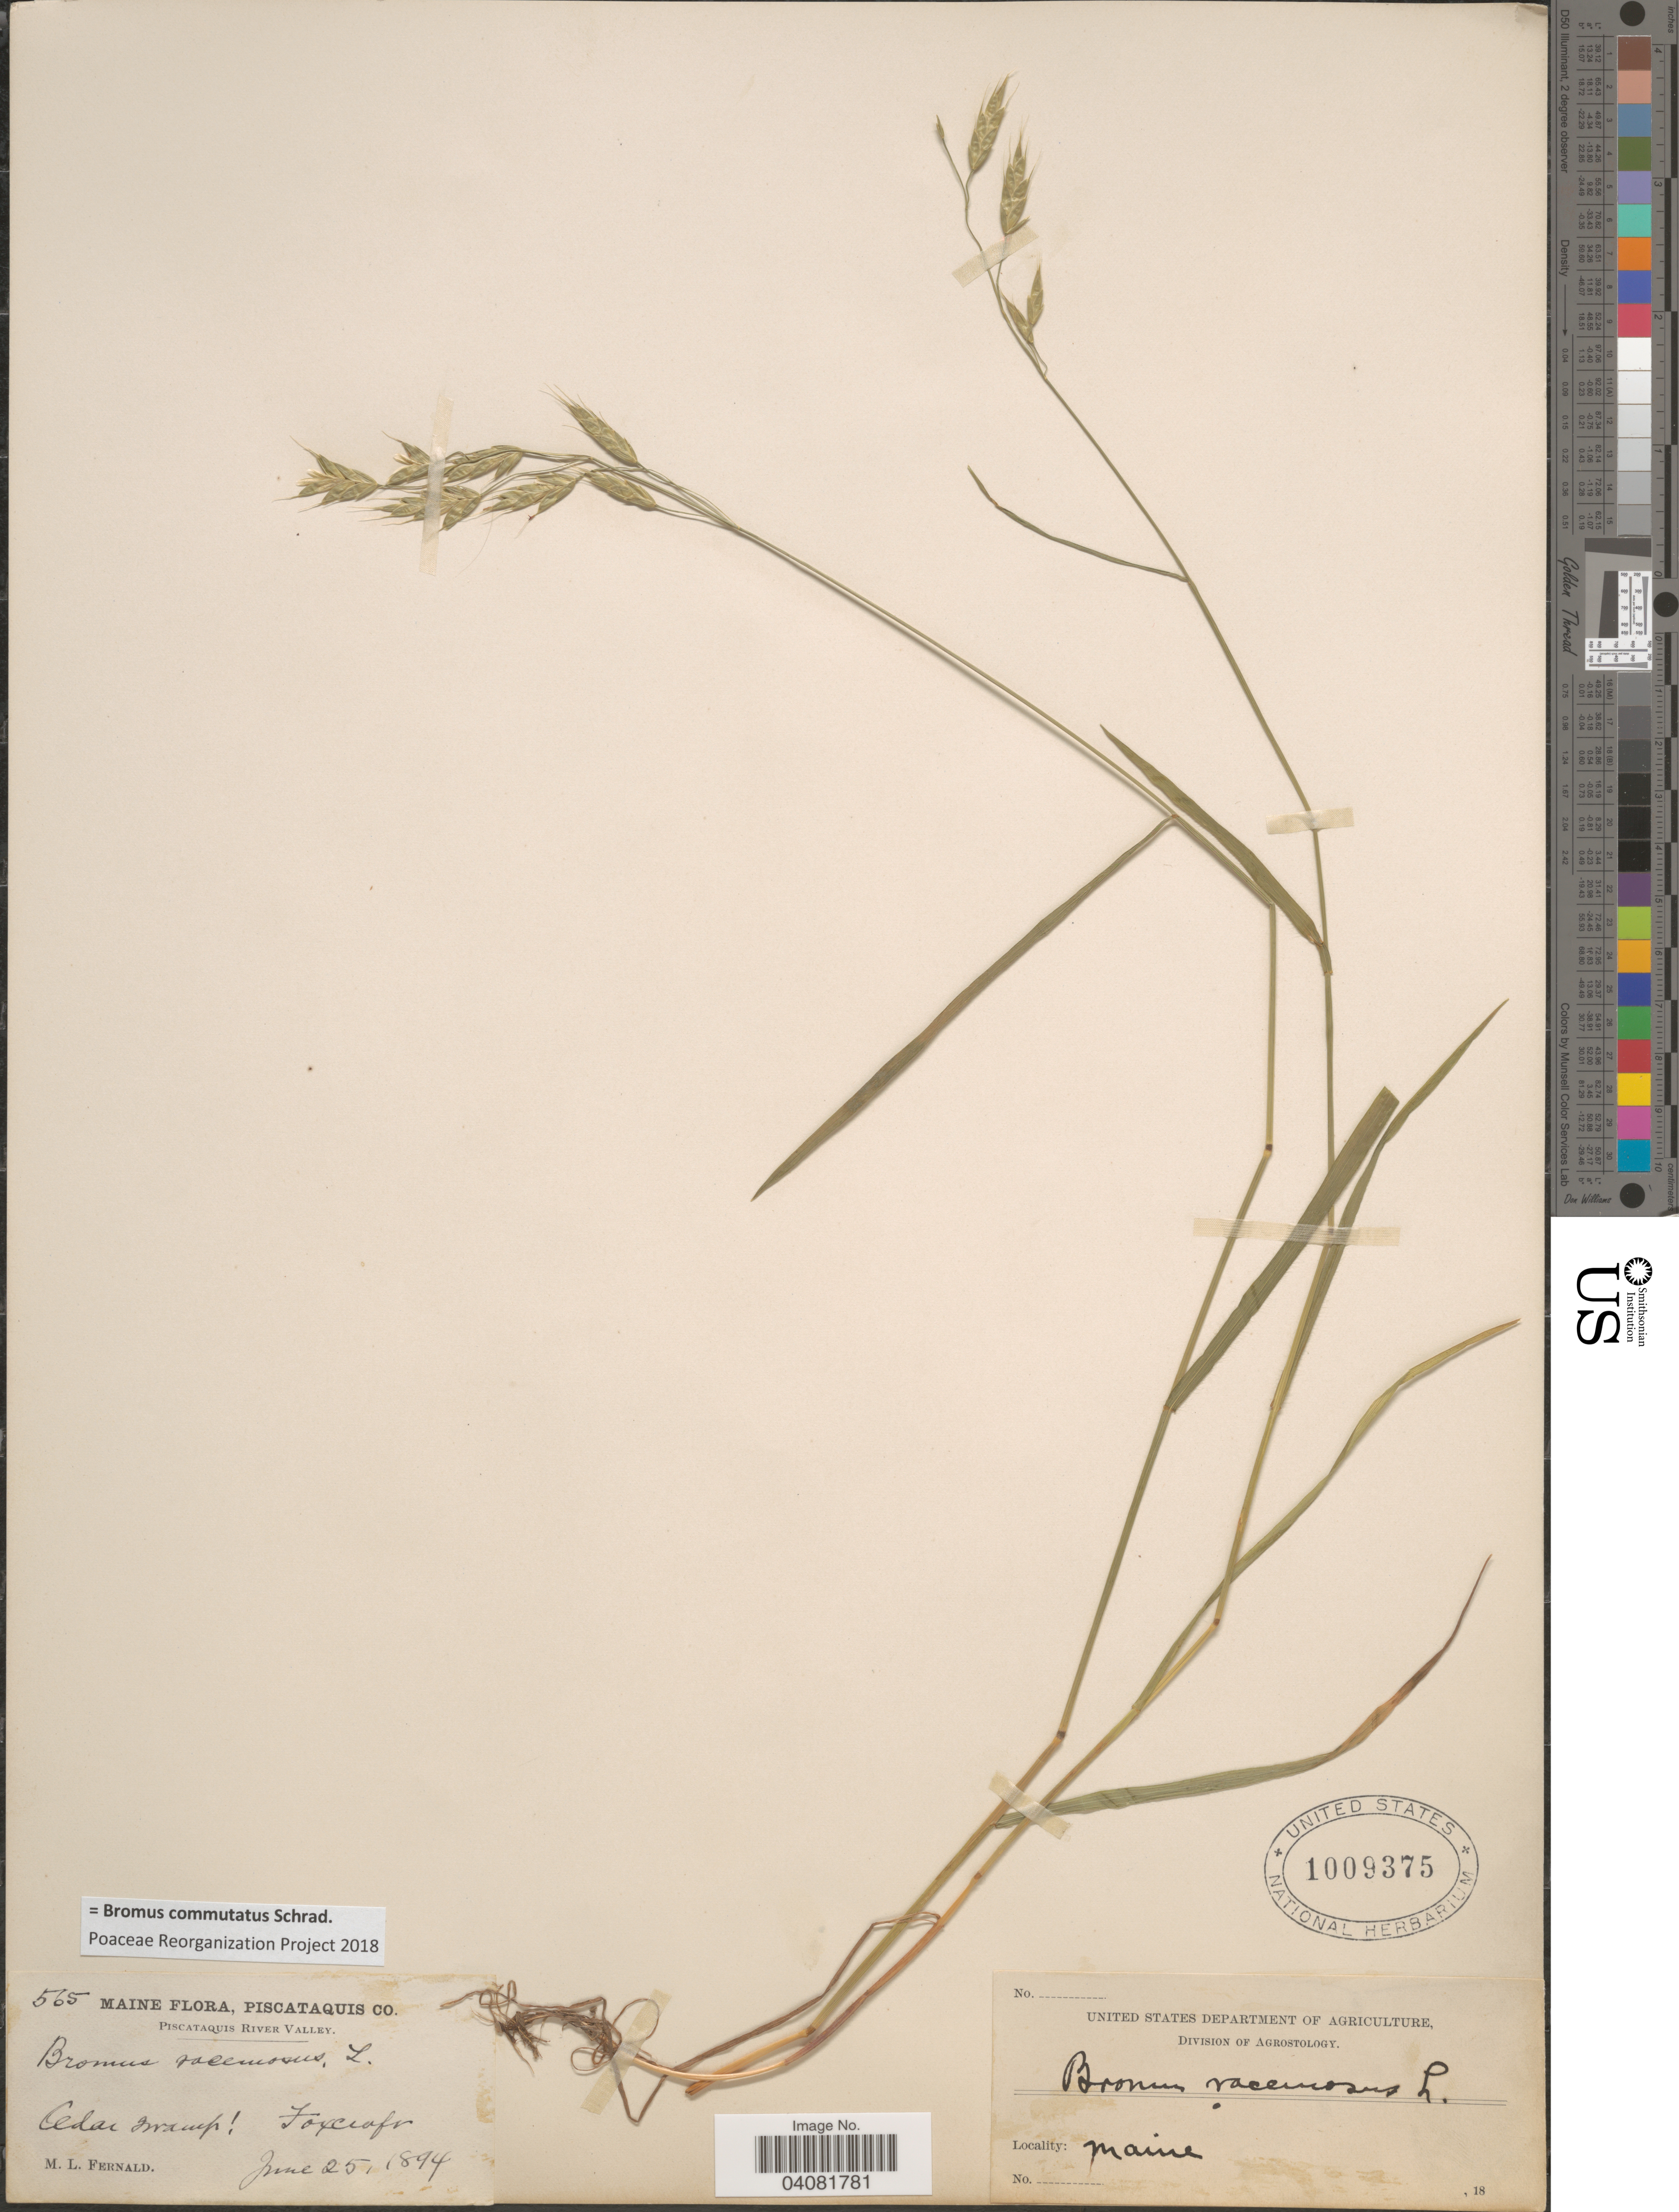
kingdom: Plantae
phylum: Tracheophyta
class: Liliopsida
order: Poales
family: Poaceae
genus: Bromus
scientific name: Bromus commutatus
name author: Schrad.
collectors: M. L. Fernald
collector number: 565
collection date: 1894-06-25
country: United States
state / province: Maine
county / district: Piscataquis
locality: Cedar swamp, Foxcraft. Piscataquis River Valley.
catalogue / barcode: US 1009375